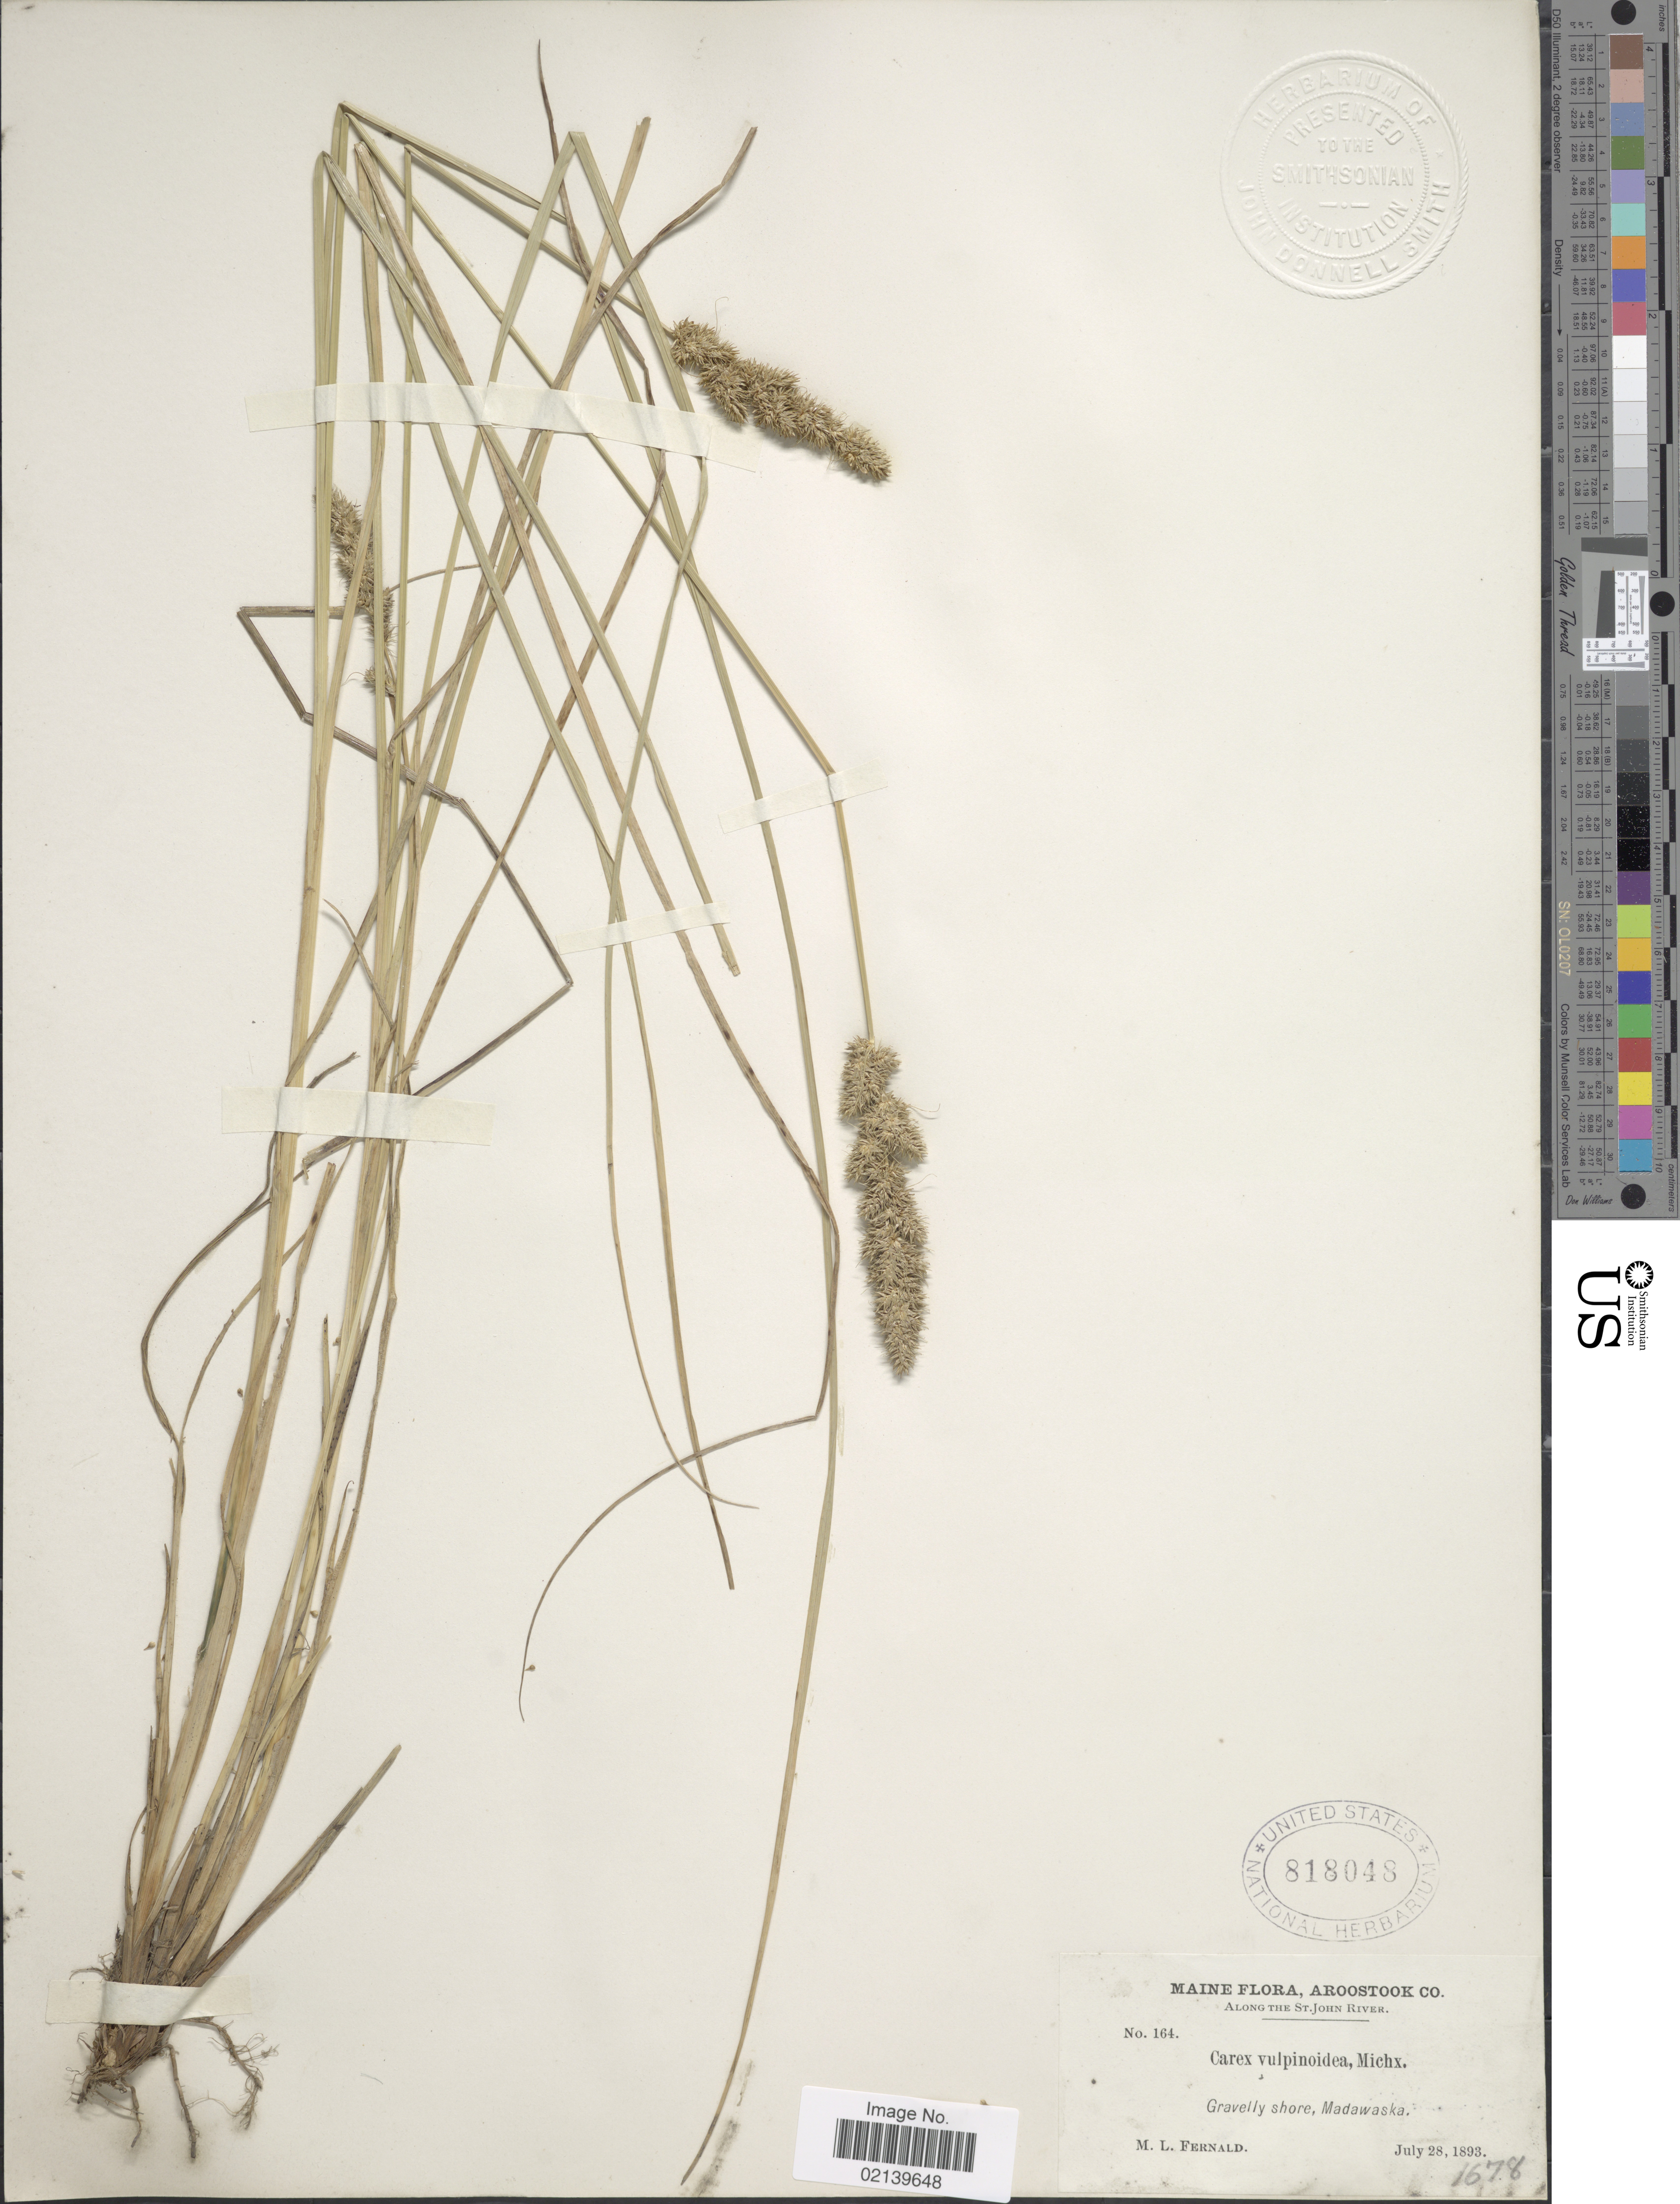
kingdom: Plantae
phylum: Tracheophyta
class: Liliopsida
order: Poales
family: Cyperaceae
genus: Carex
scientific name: Carex vulpinoidea Michx.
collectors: M. L. Fernald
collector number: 164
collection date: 1893-07-28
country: United States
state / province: Maine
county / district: Aroostook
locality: Gravelly shore, Madawaska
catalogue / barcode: US 818048